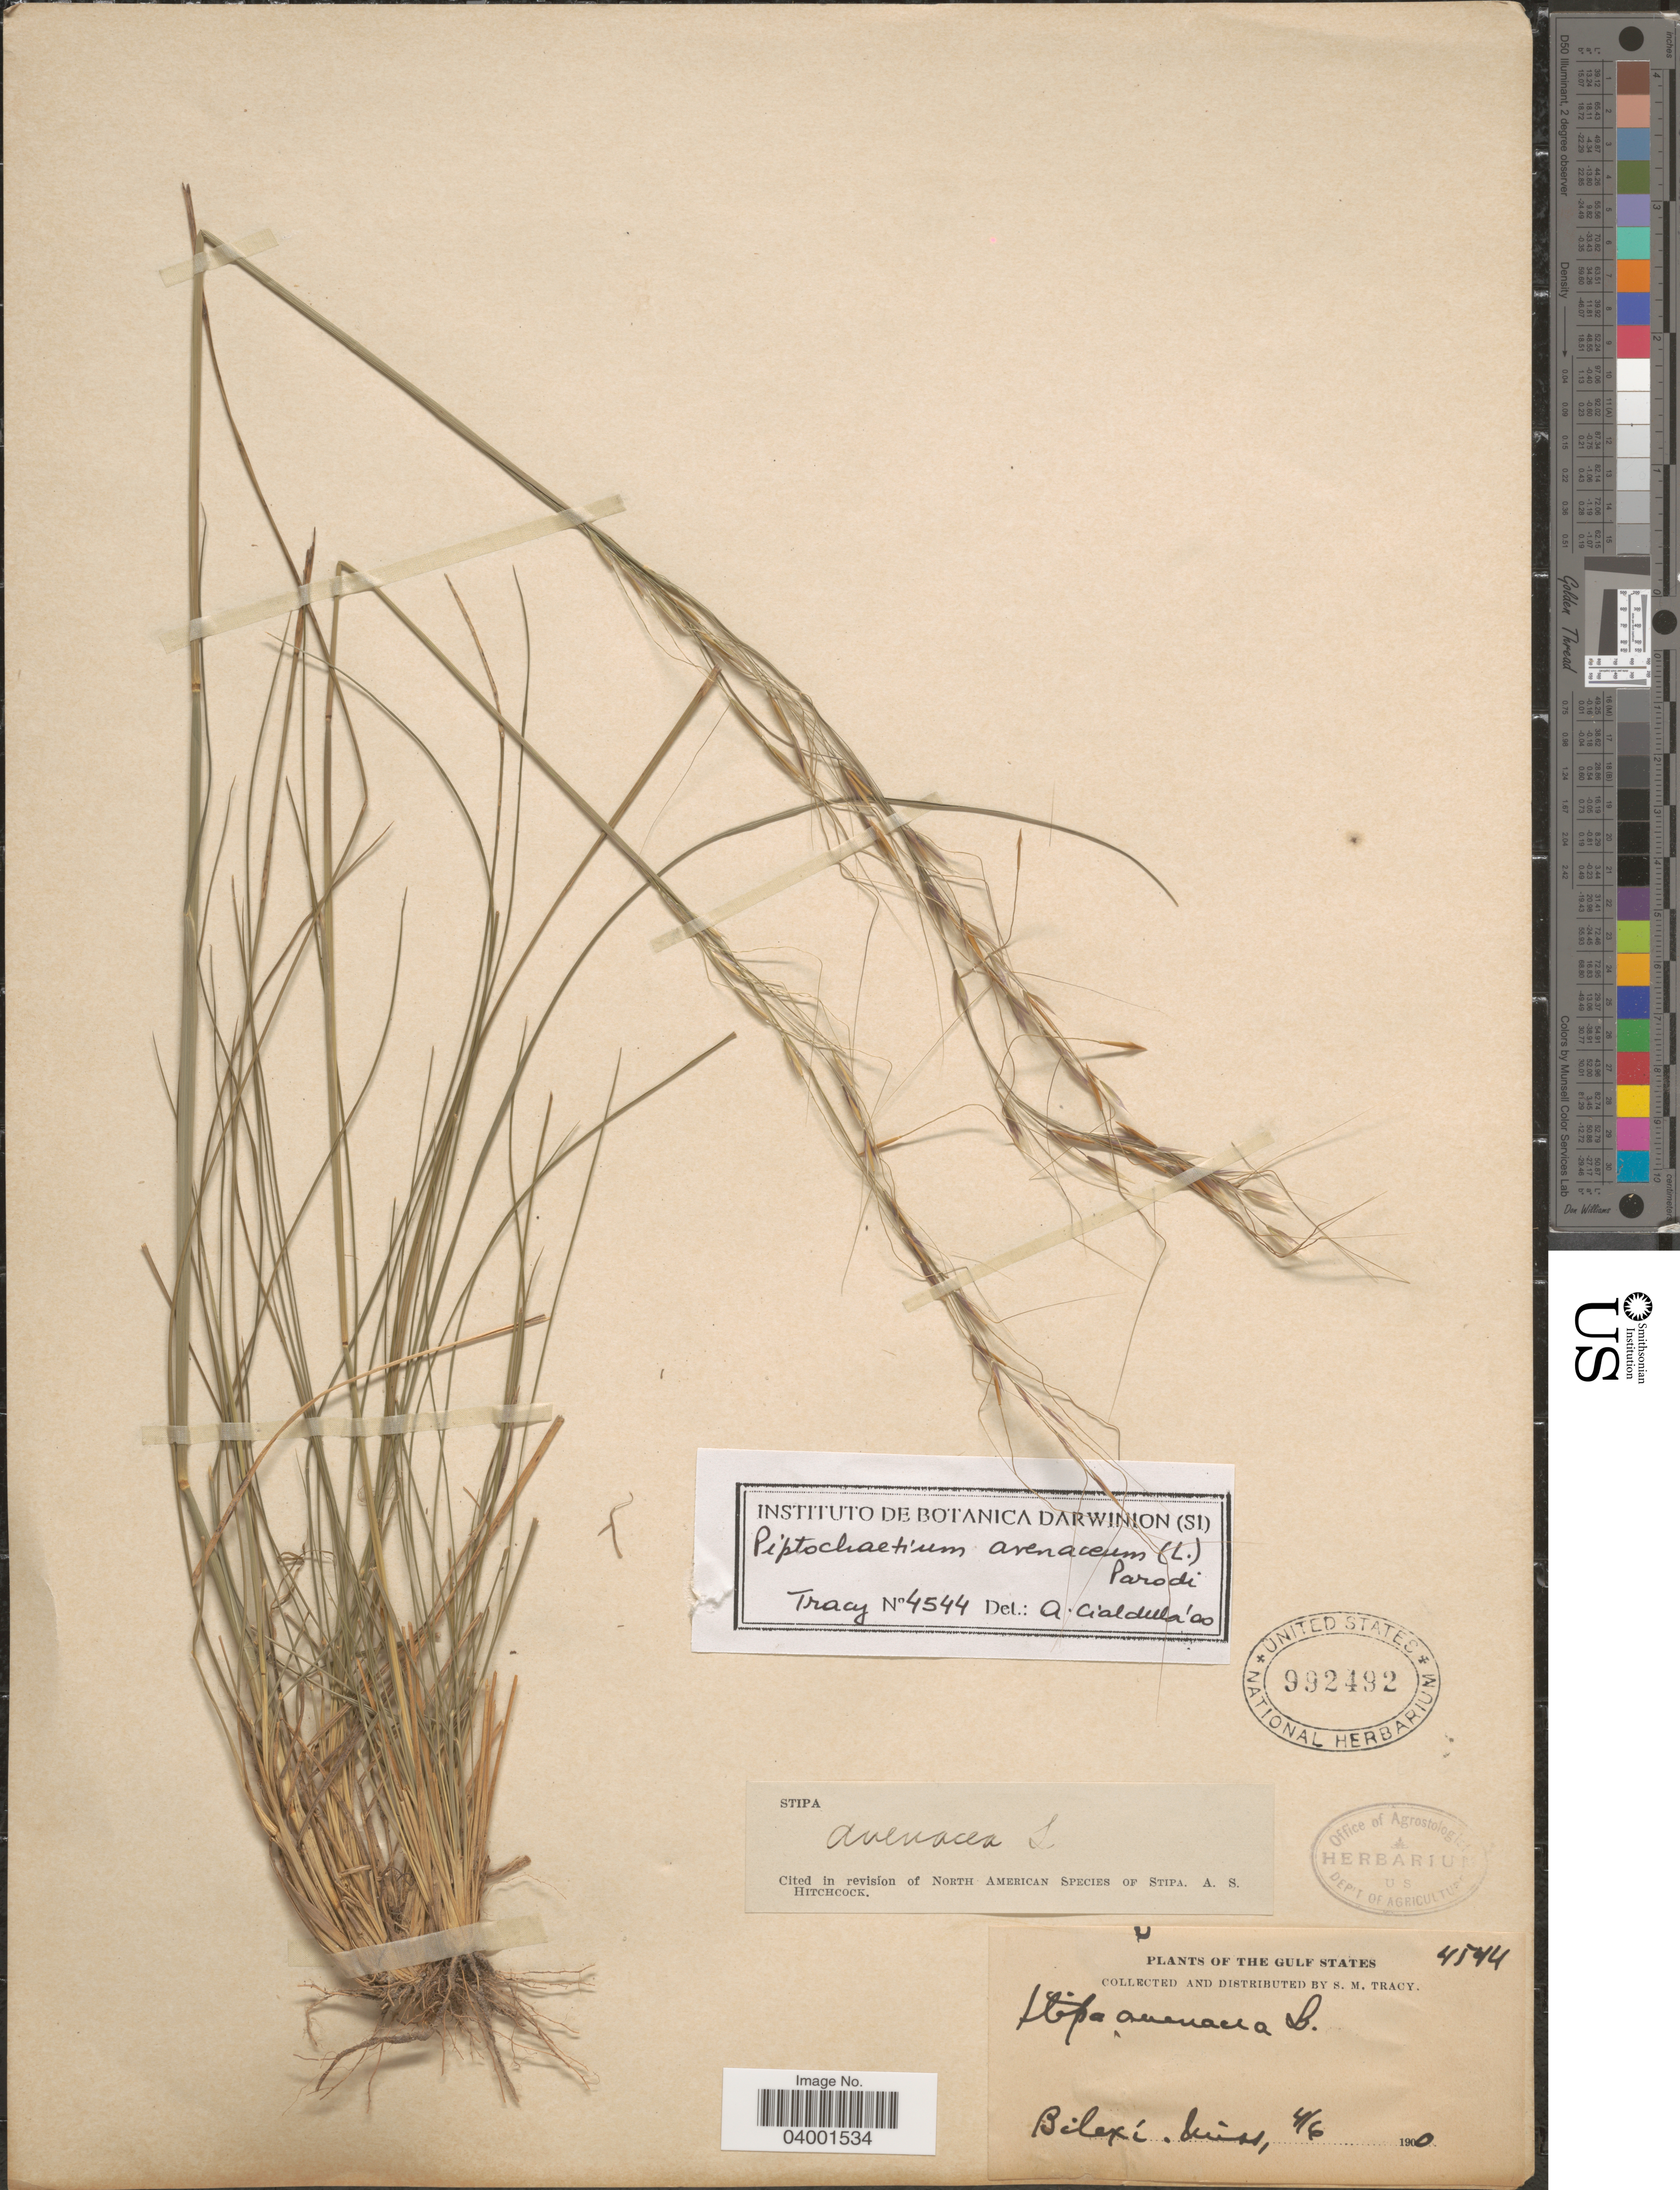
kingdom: Plantae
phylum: Tracheophyta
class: Liliopsida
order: Poales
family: Poaceae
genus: Piptochaetium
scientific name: Piptochaetium avenaceum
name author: (L.) Parodi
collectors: S. M. Tracy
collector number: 4544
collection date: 1900-04-06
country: United States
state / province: Mississippi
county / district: Harrison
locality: Biloxi.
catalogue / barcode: US 992492